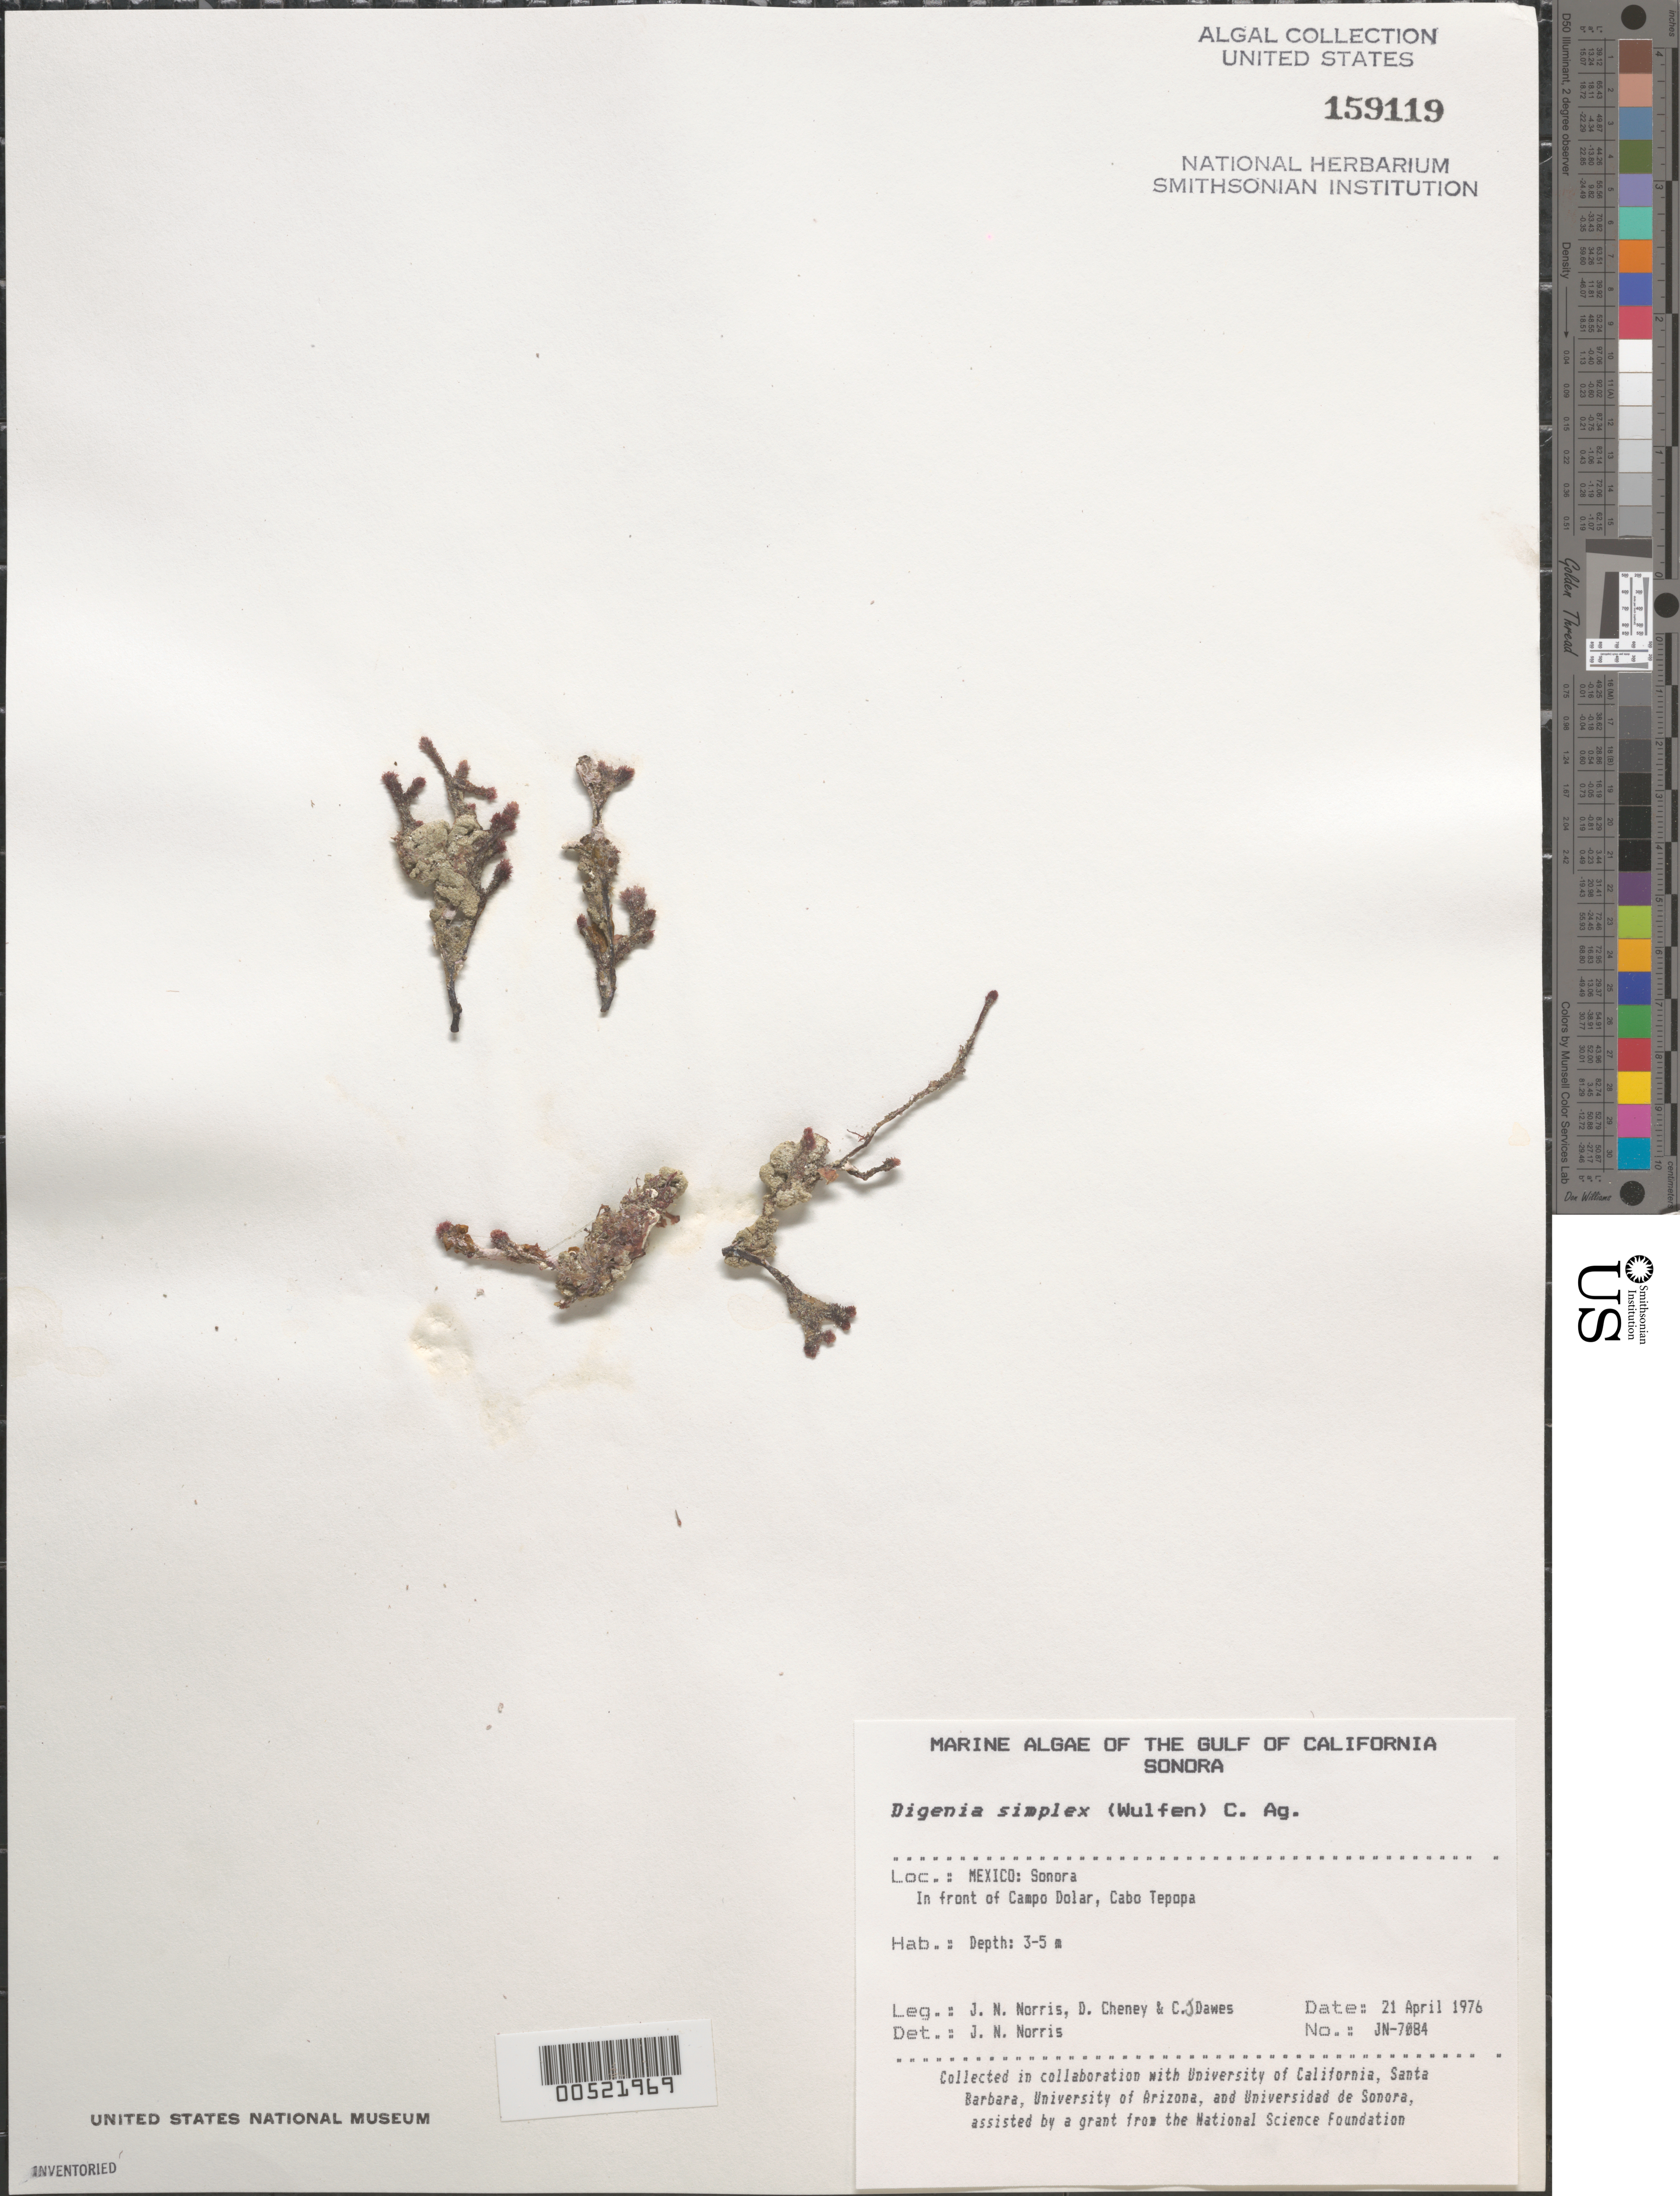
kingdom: Plantae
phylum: Rhodophyta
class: Florideophyceae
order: Ceramiales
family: Rhodomelaceae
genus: Digenea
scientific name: Digenea simplex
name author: (Wulfen) C. Agardh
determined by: Norris, James N.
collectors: J. N. Norris, D. Cheney & C. Dawes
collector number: JN-7084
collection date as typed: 21 Apr 1976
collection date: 1976-04-21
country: Mexico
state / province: Sonora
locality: Campo Dolar, Cabo Tepopa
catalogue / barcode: US 159119